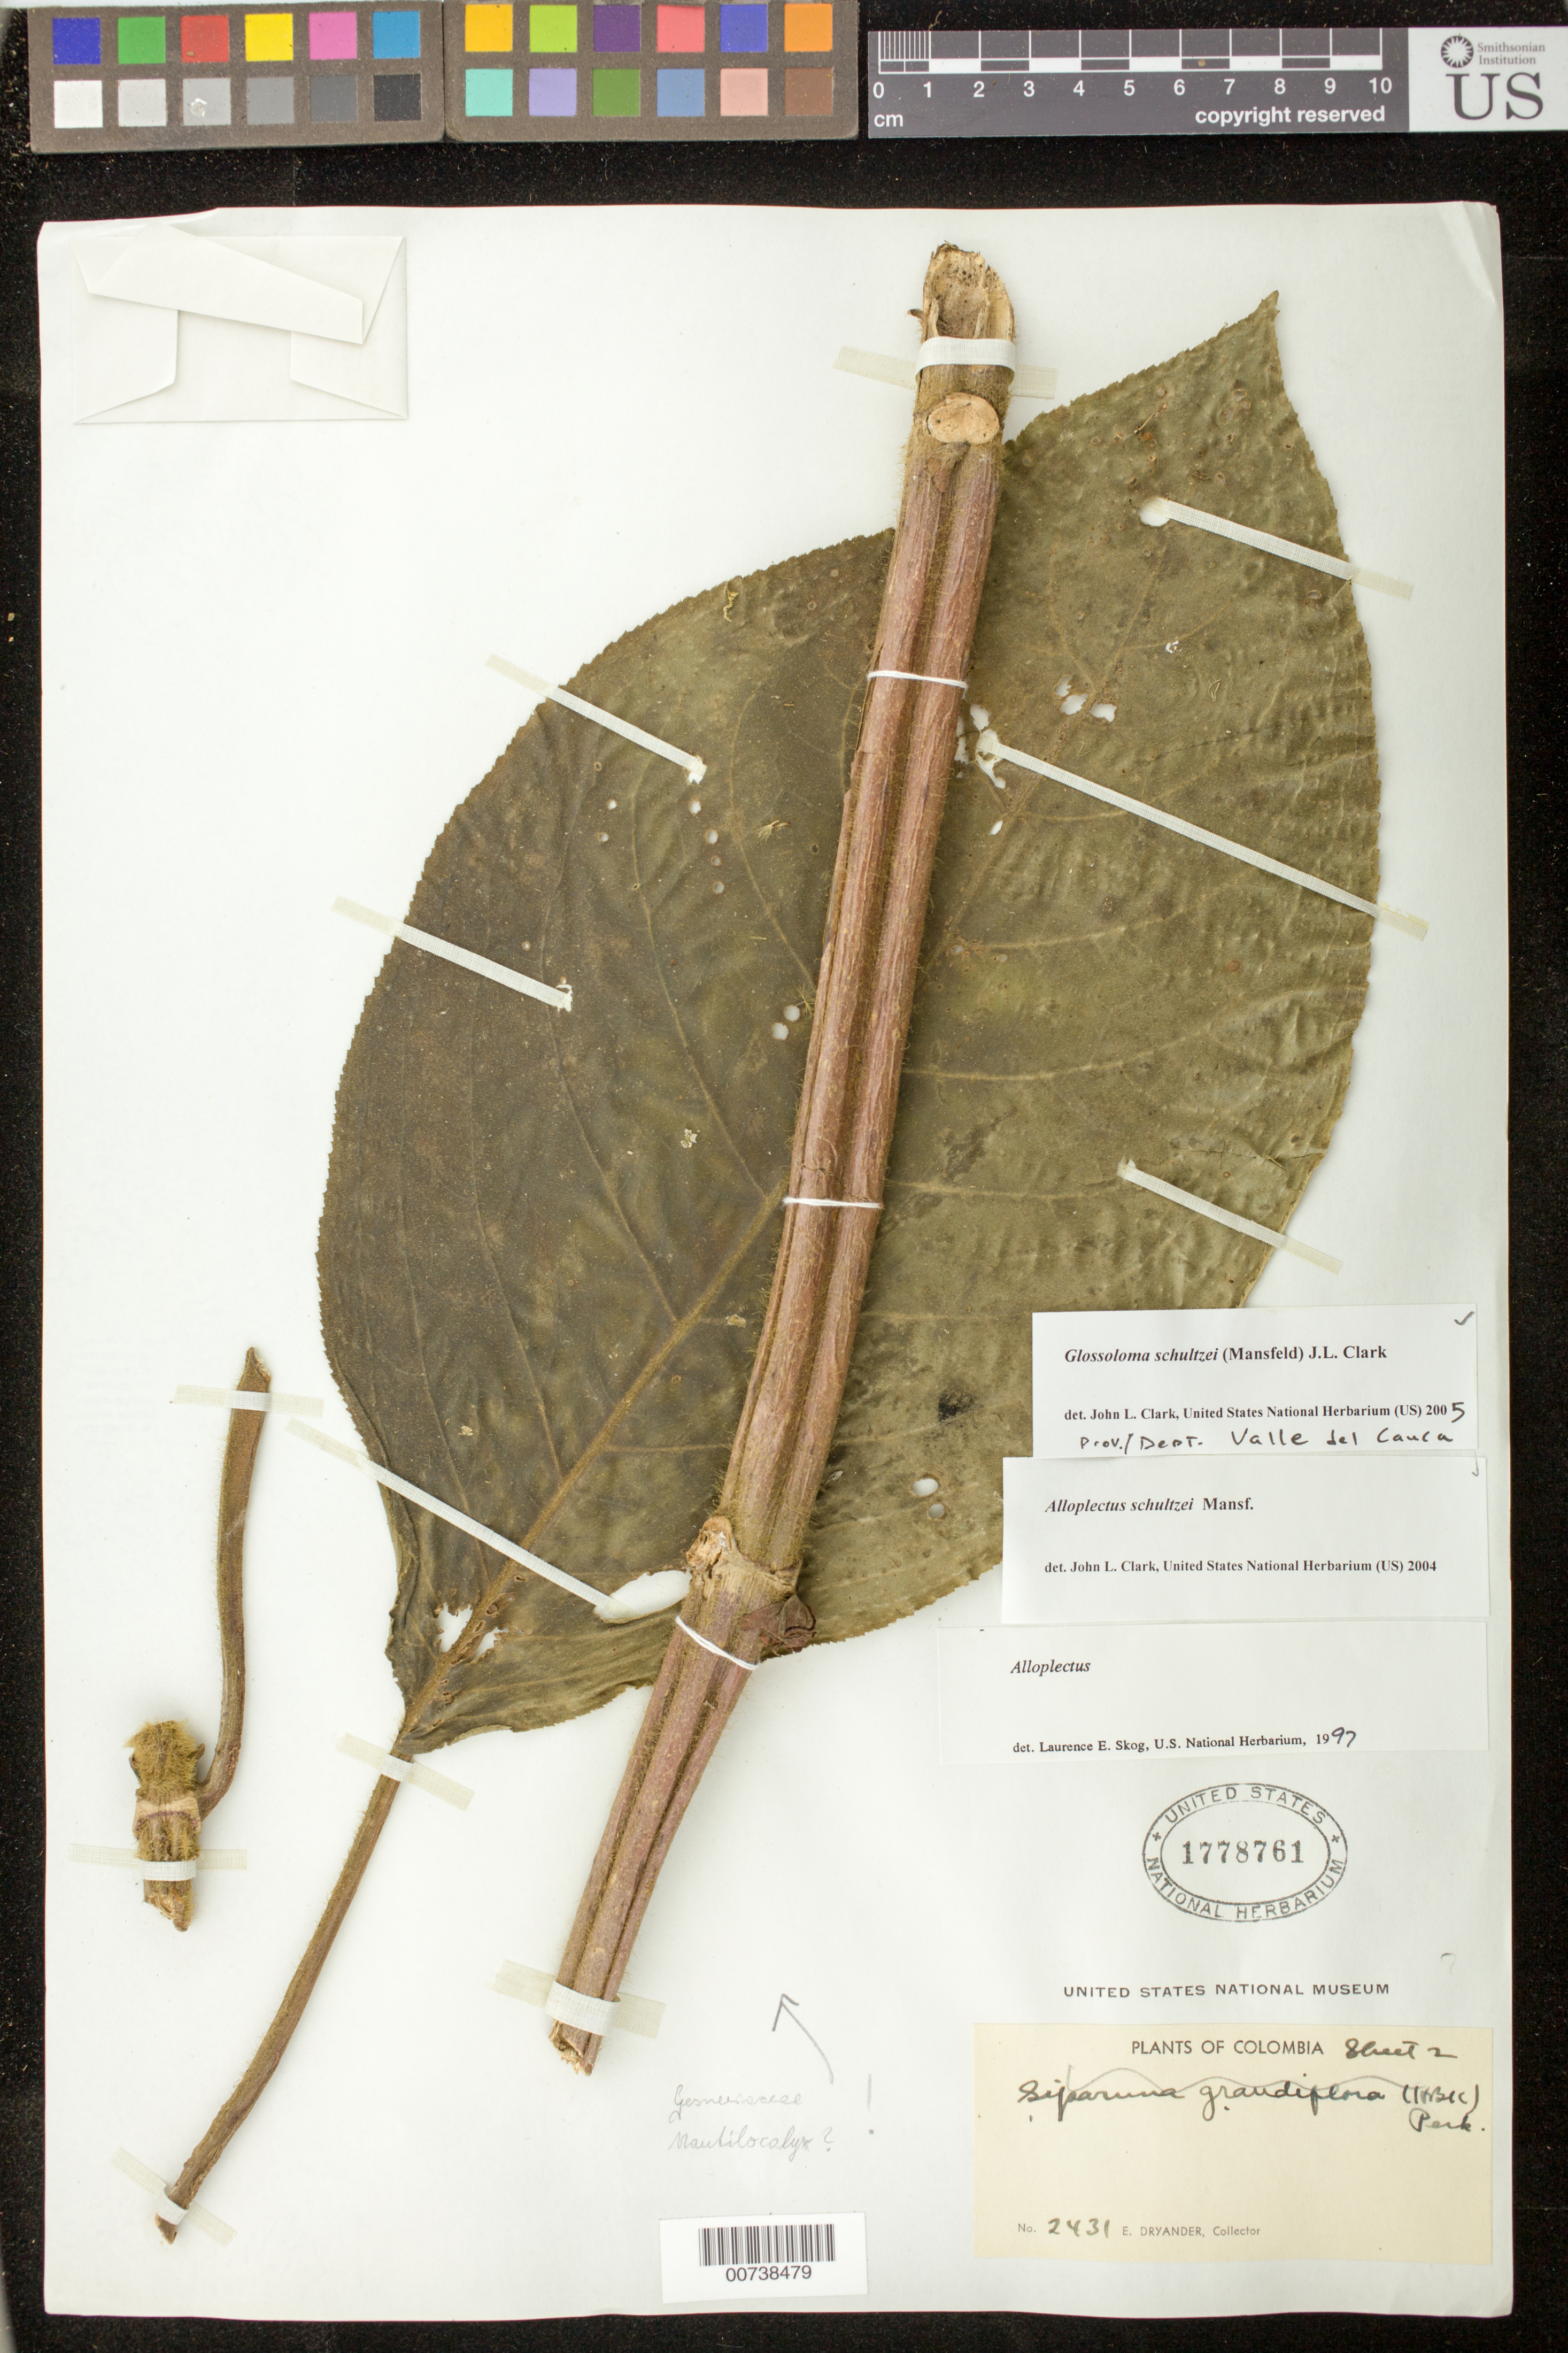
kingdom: Plantae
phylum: Tracheophyta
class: Magnoliopsida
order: Lamiales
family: Gesneriaceae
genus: Glossoloma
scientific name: Glossoloma schultzei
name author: (Mansf.) J.L. Clark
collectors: E. I. Dryander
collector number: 2431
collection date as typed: Sep 1939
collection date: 1939-09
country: Colombia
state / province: Valle del Cauca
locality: Cerro al Mar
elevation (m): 2200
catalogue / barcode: US 1778761